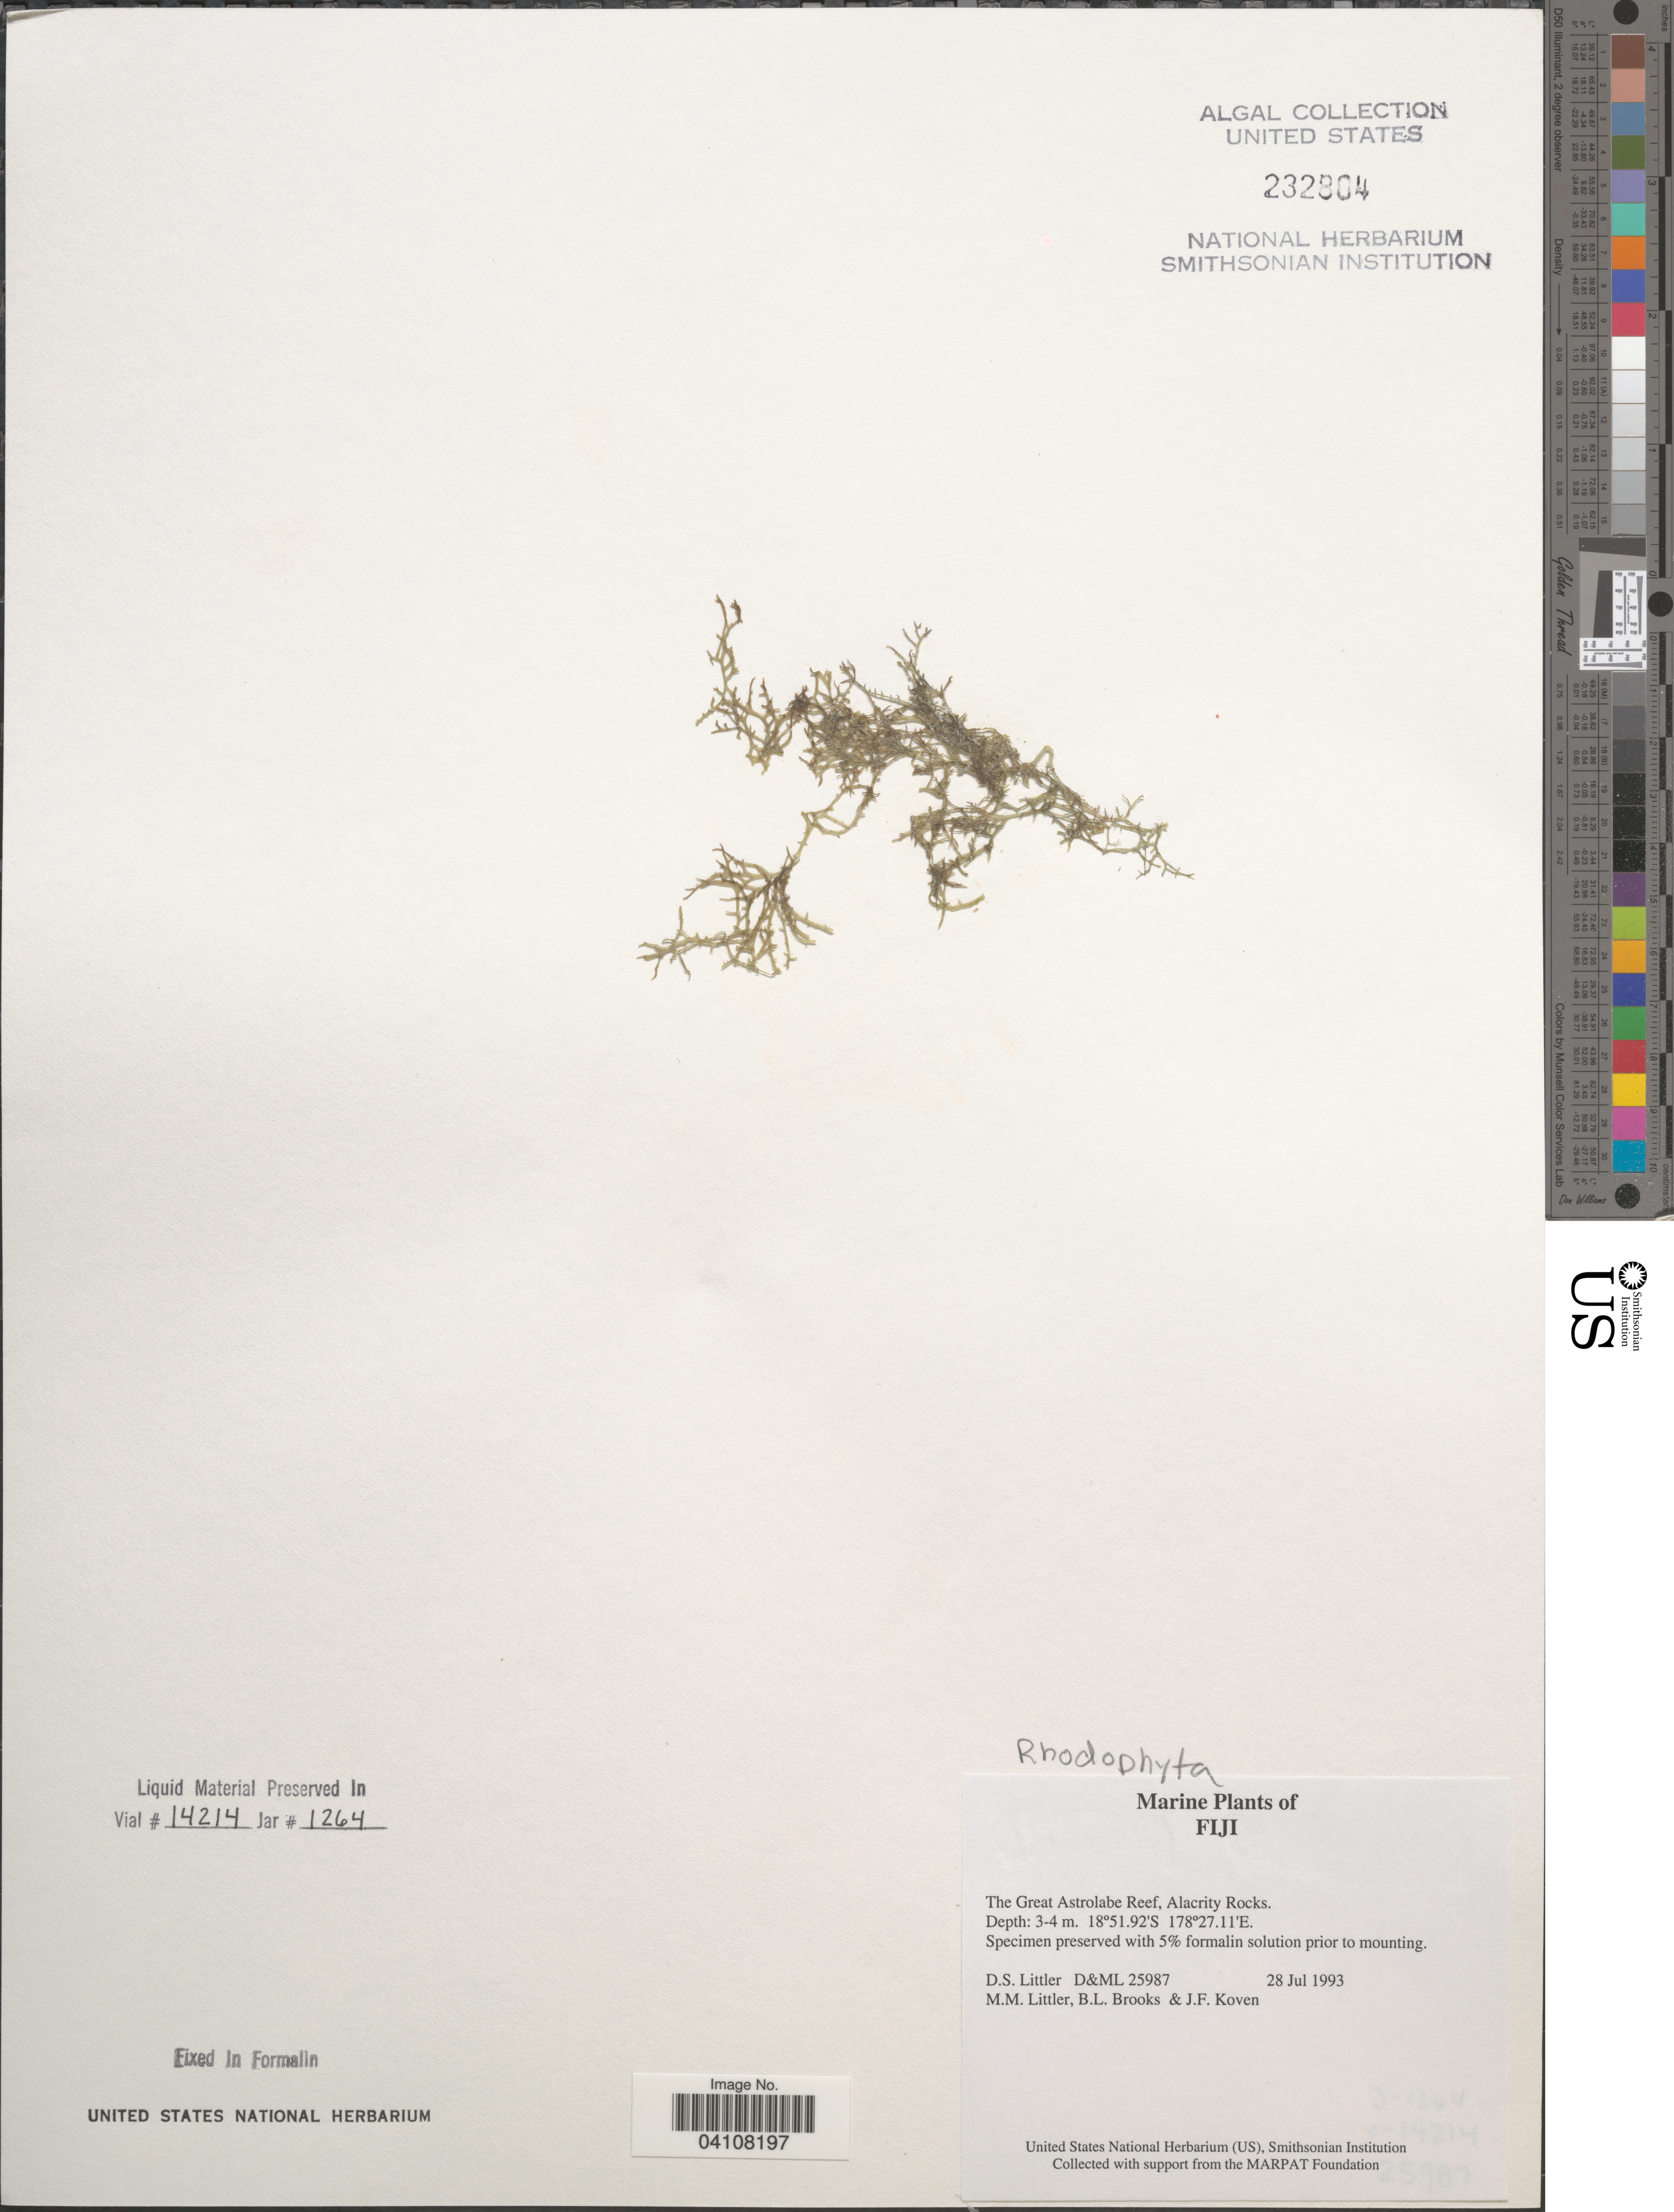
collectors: D. S. Littler, B. Brooks & J. Koven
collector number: D&ML25987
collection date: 1993-07-28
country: Fiji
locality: The Great Astrolabe Reef, Alacrity Rocks.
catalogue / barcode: US 232804